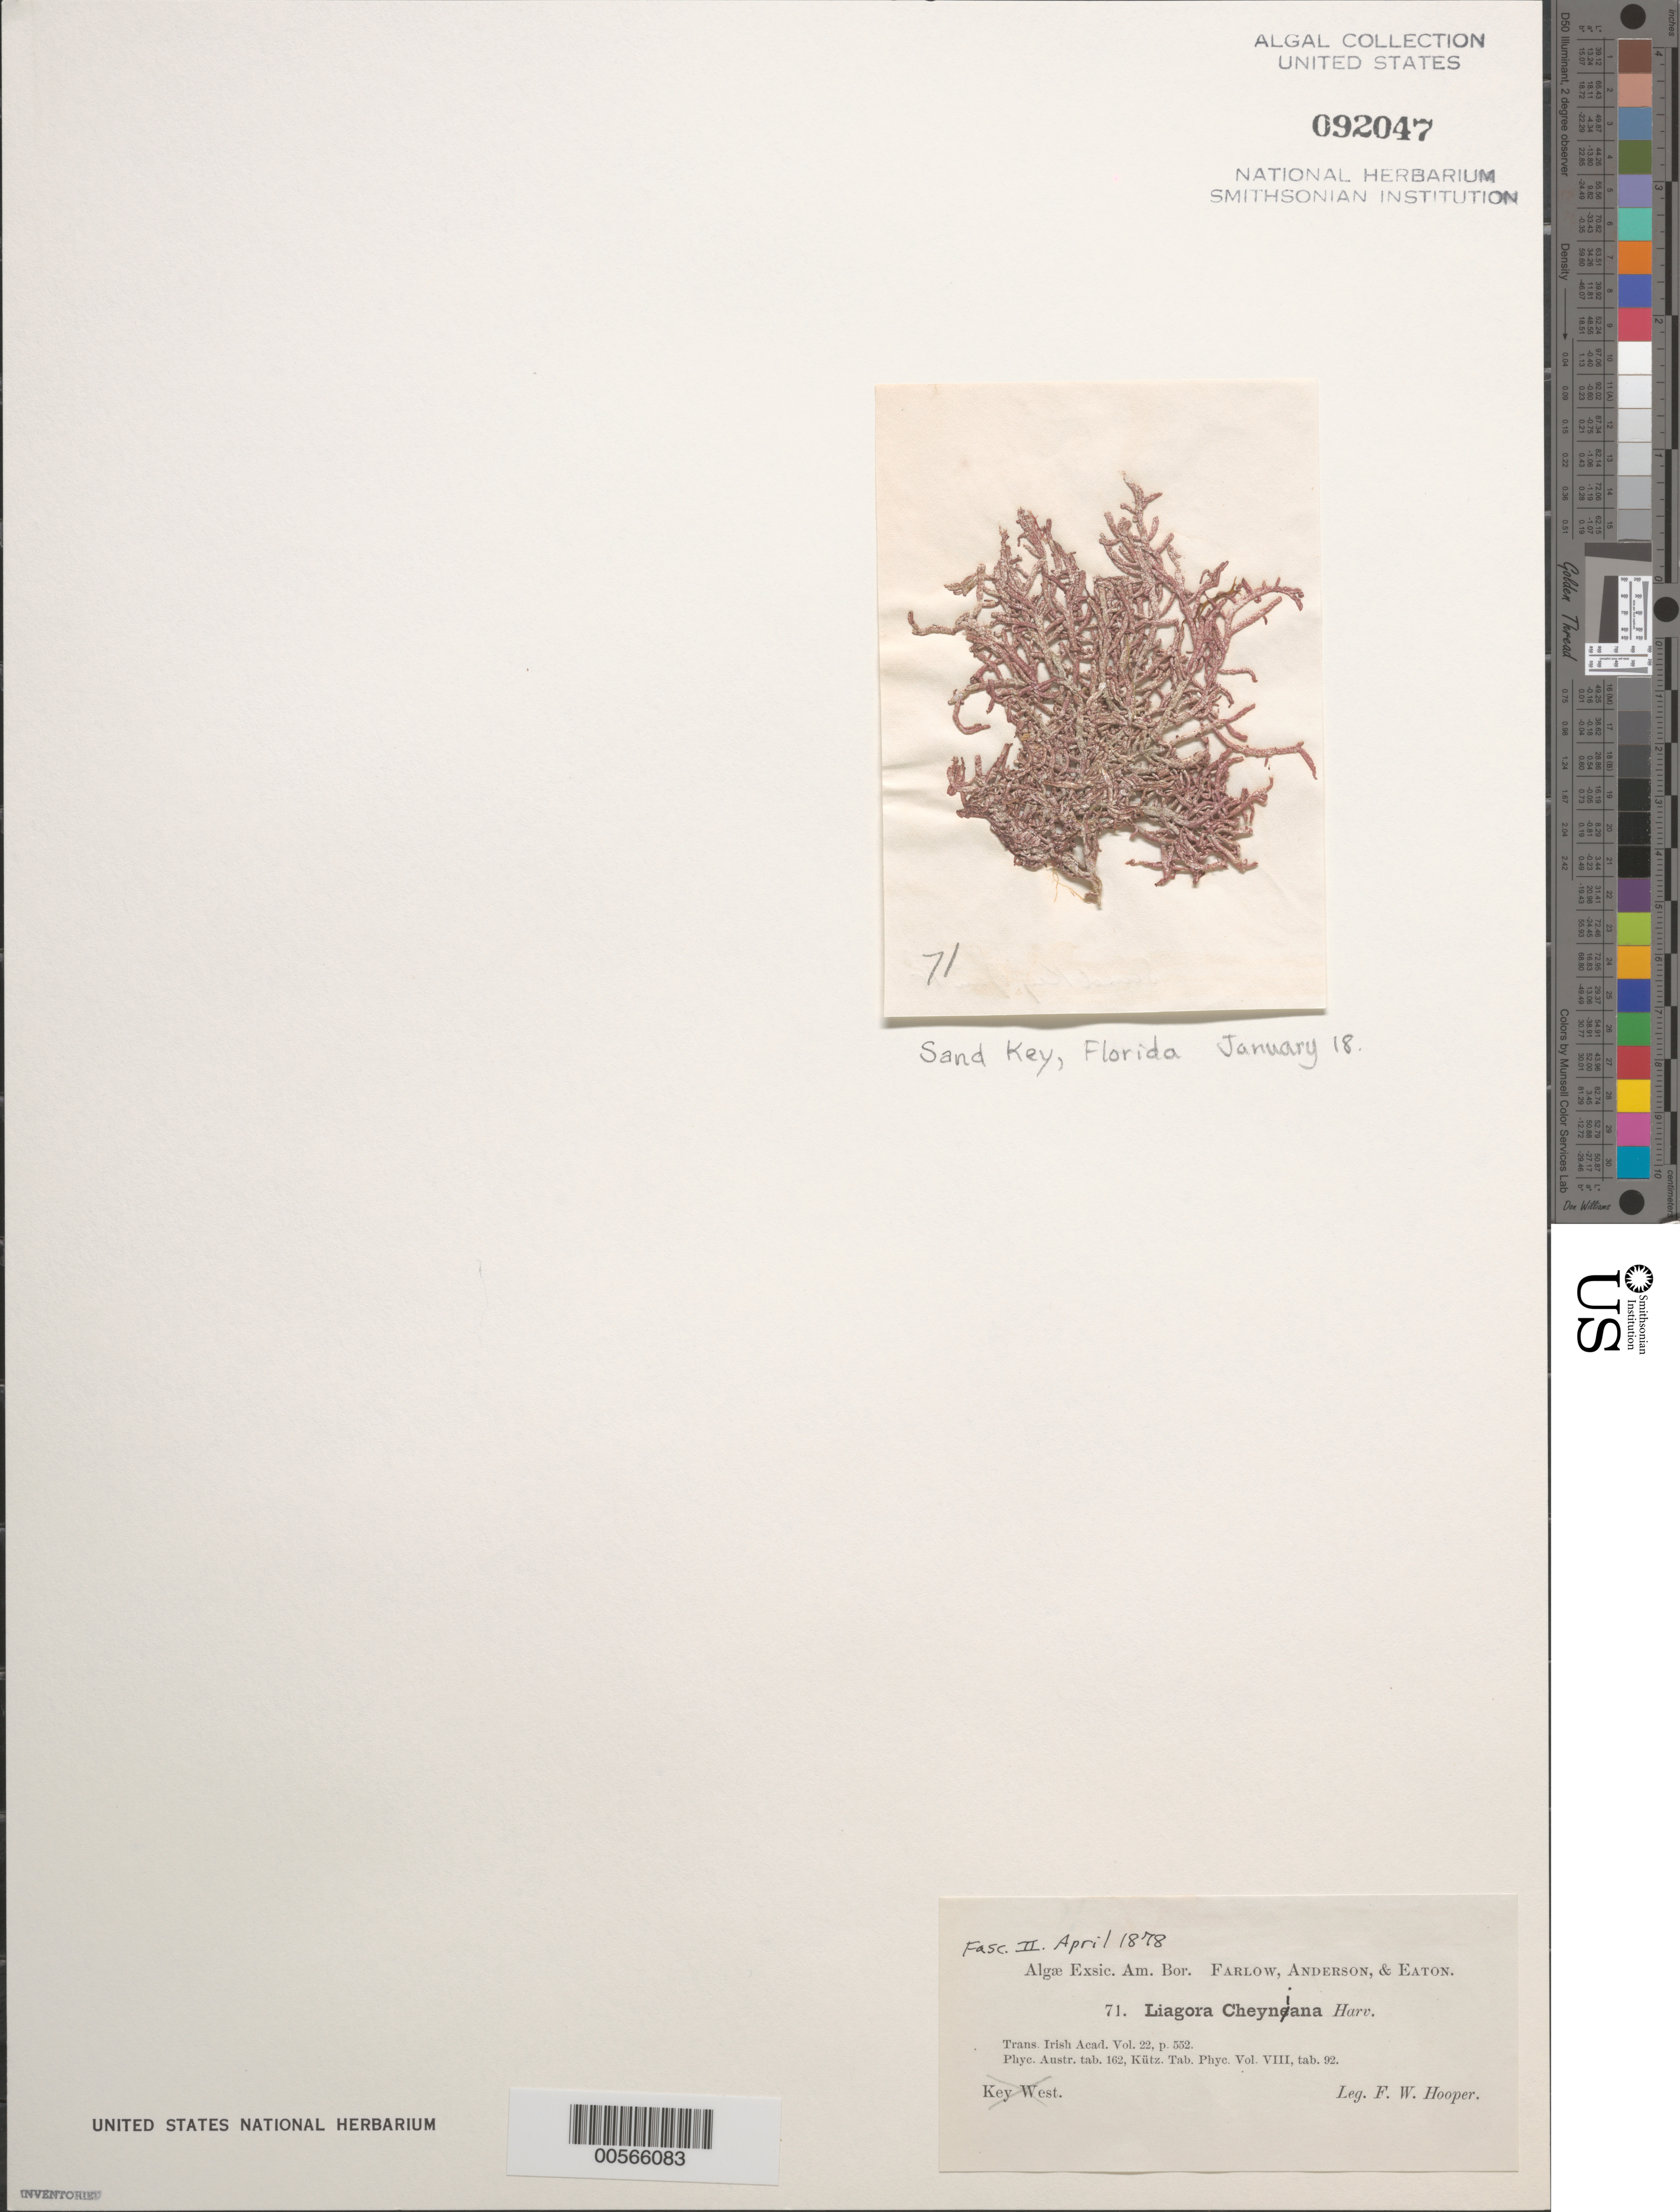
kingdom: Plantae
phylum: Rhodophyta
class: Florideophyceae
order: Nemaliales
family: Liagoraceae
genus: Liagora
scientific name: Liagora cheyniana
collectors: F. Hooper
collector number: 71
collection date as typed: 18 Jan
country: United States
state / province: Florida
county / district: Monroe County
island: Sand Key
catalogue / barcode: US 92047